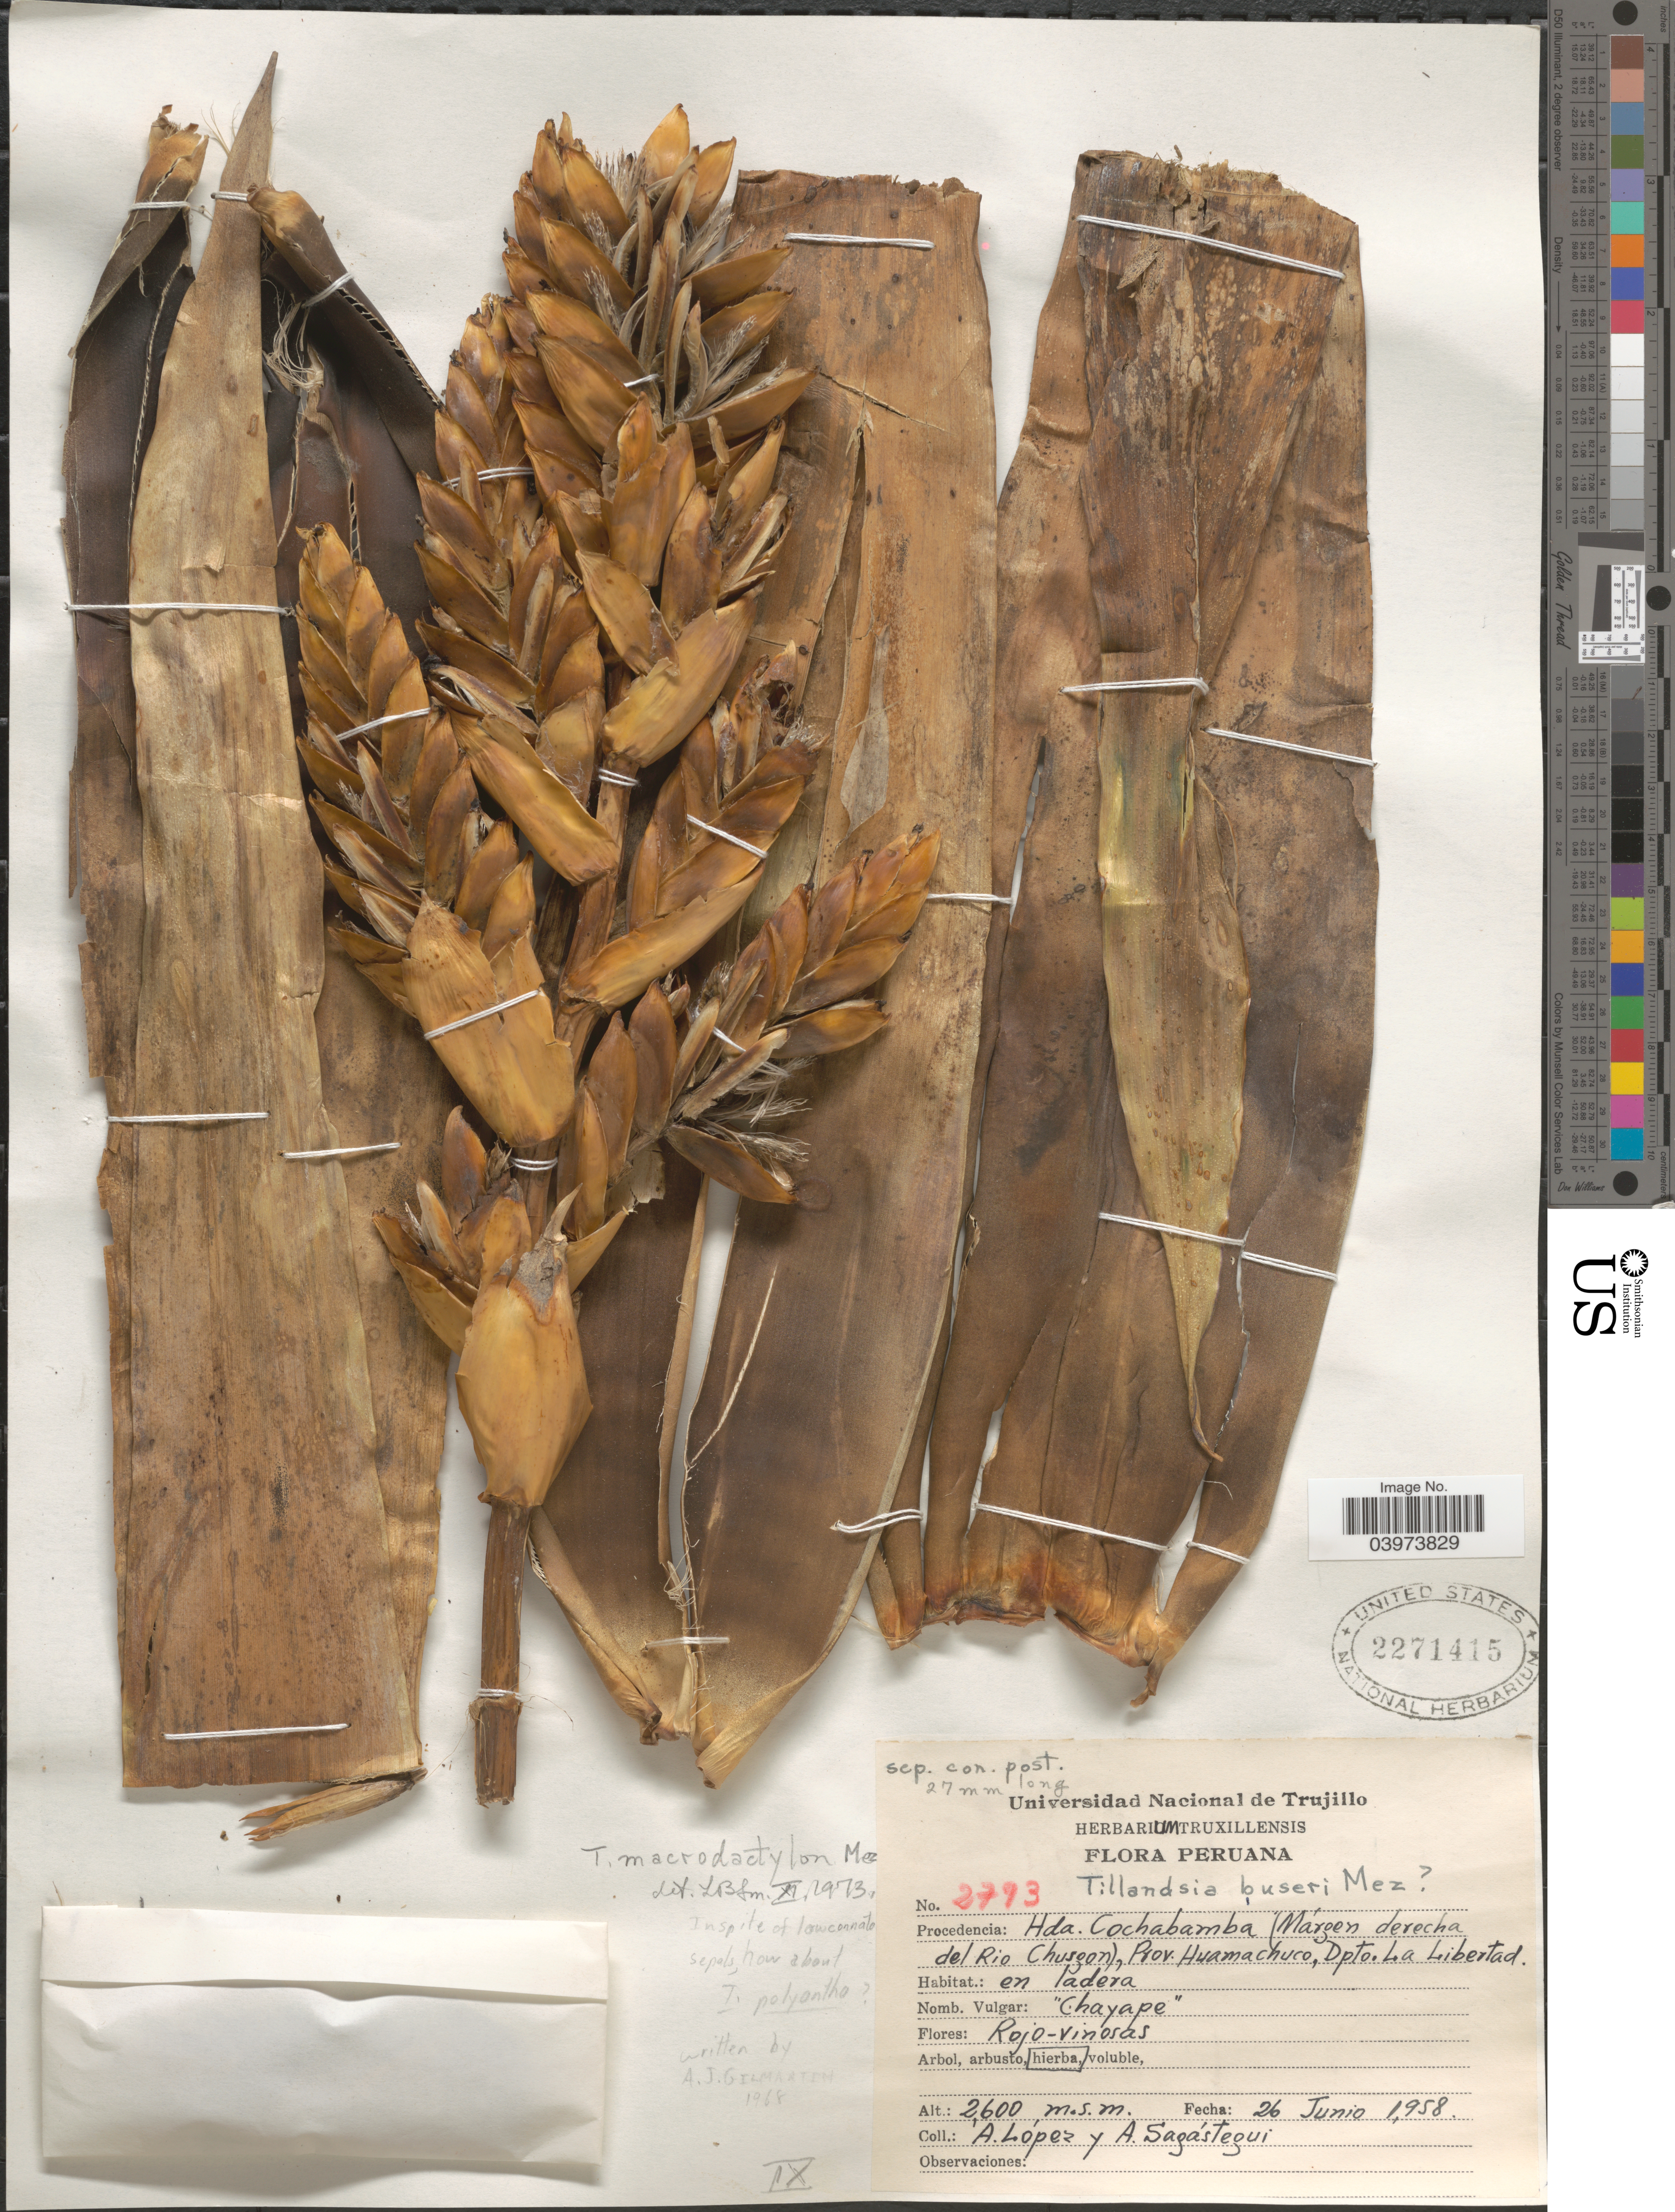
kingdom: Plantae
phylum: Tracheophyta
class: Liliopsida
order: Poales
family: Bromeliaceae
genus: Tillandsia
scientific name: Tillandsia macrodactylon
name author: Mez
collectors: A. López & A. Sagastegui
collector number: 2793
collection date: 1958-06-26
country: Peru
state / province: La Libertad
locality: Hda. Cochabamba (Márgen derecha del Rio Chusgon), Prov. Huamachuro, Dpto. La Libertad.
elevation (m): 2600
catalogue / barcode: US 2271415